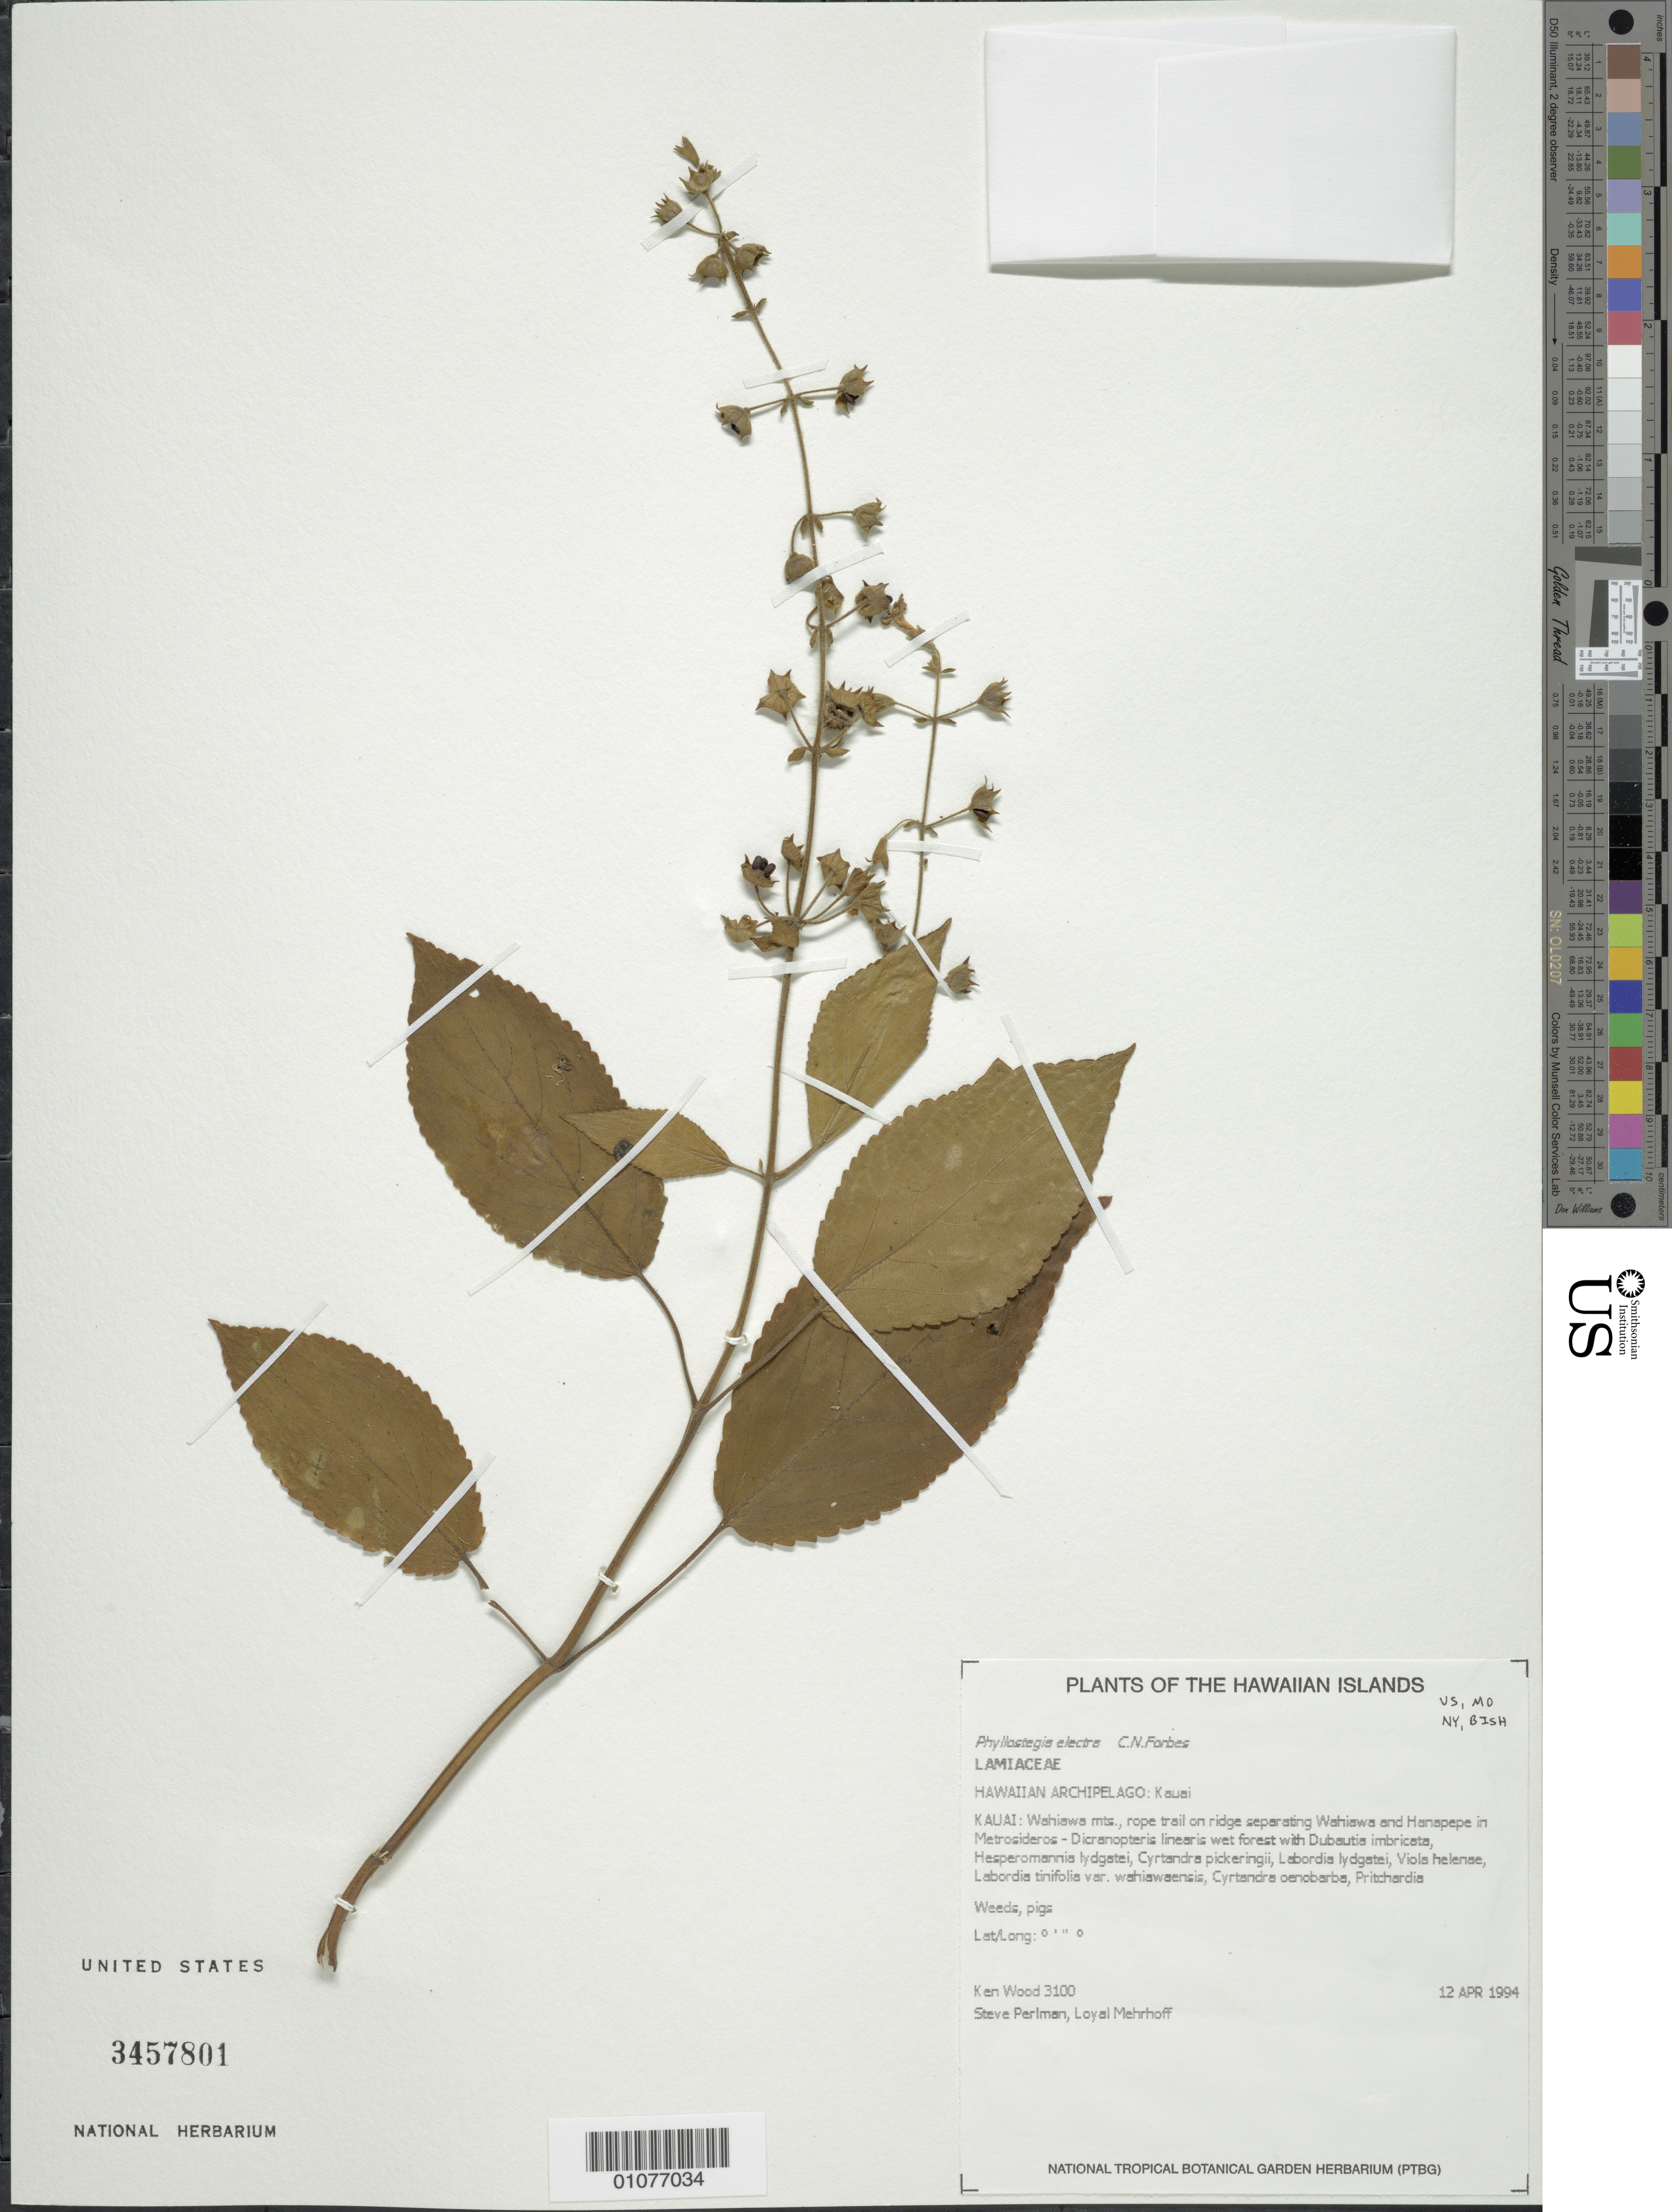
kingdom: Plantae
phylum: Tracheophyta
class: Magnoliopsida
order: Lamiales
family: Lamiaceae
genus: Phyllostegia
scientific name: Phyllostegia electra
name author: C.N. Forbes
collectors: K. R. Wood, S. P. Perlman & L. Mehrhoff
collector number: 3100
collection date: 1994-04-12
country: United States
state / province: Hawaii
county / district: Kaui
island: Kaua'i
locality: Wahiawa mts., rope trail on ridge separating Wahiawa and Hanapepe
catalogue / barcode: US 3457801